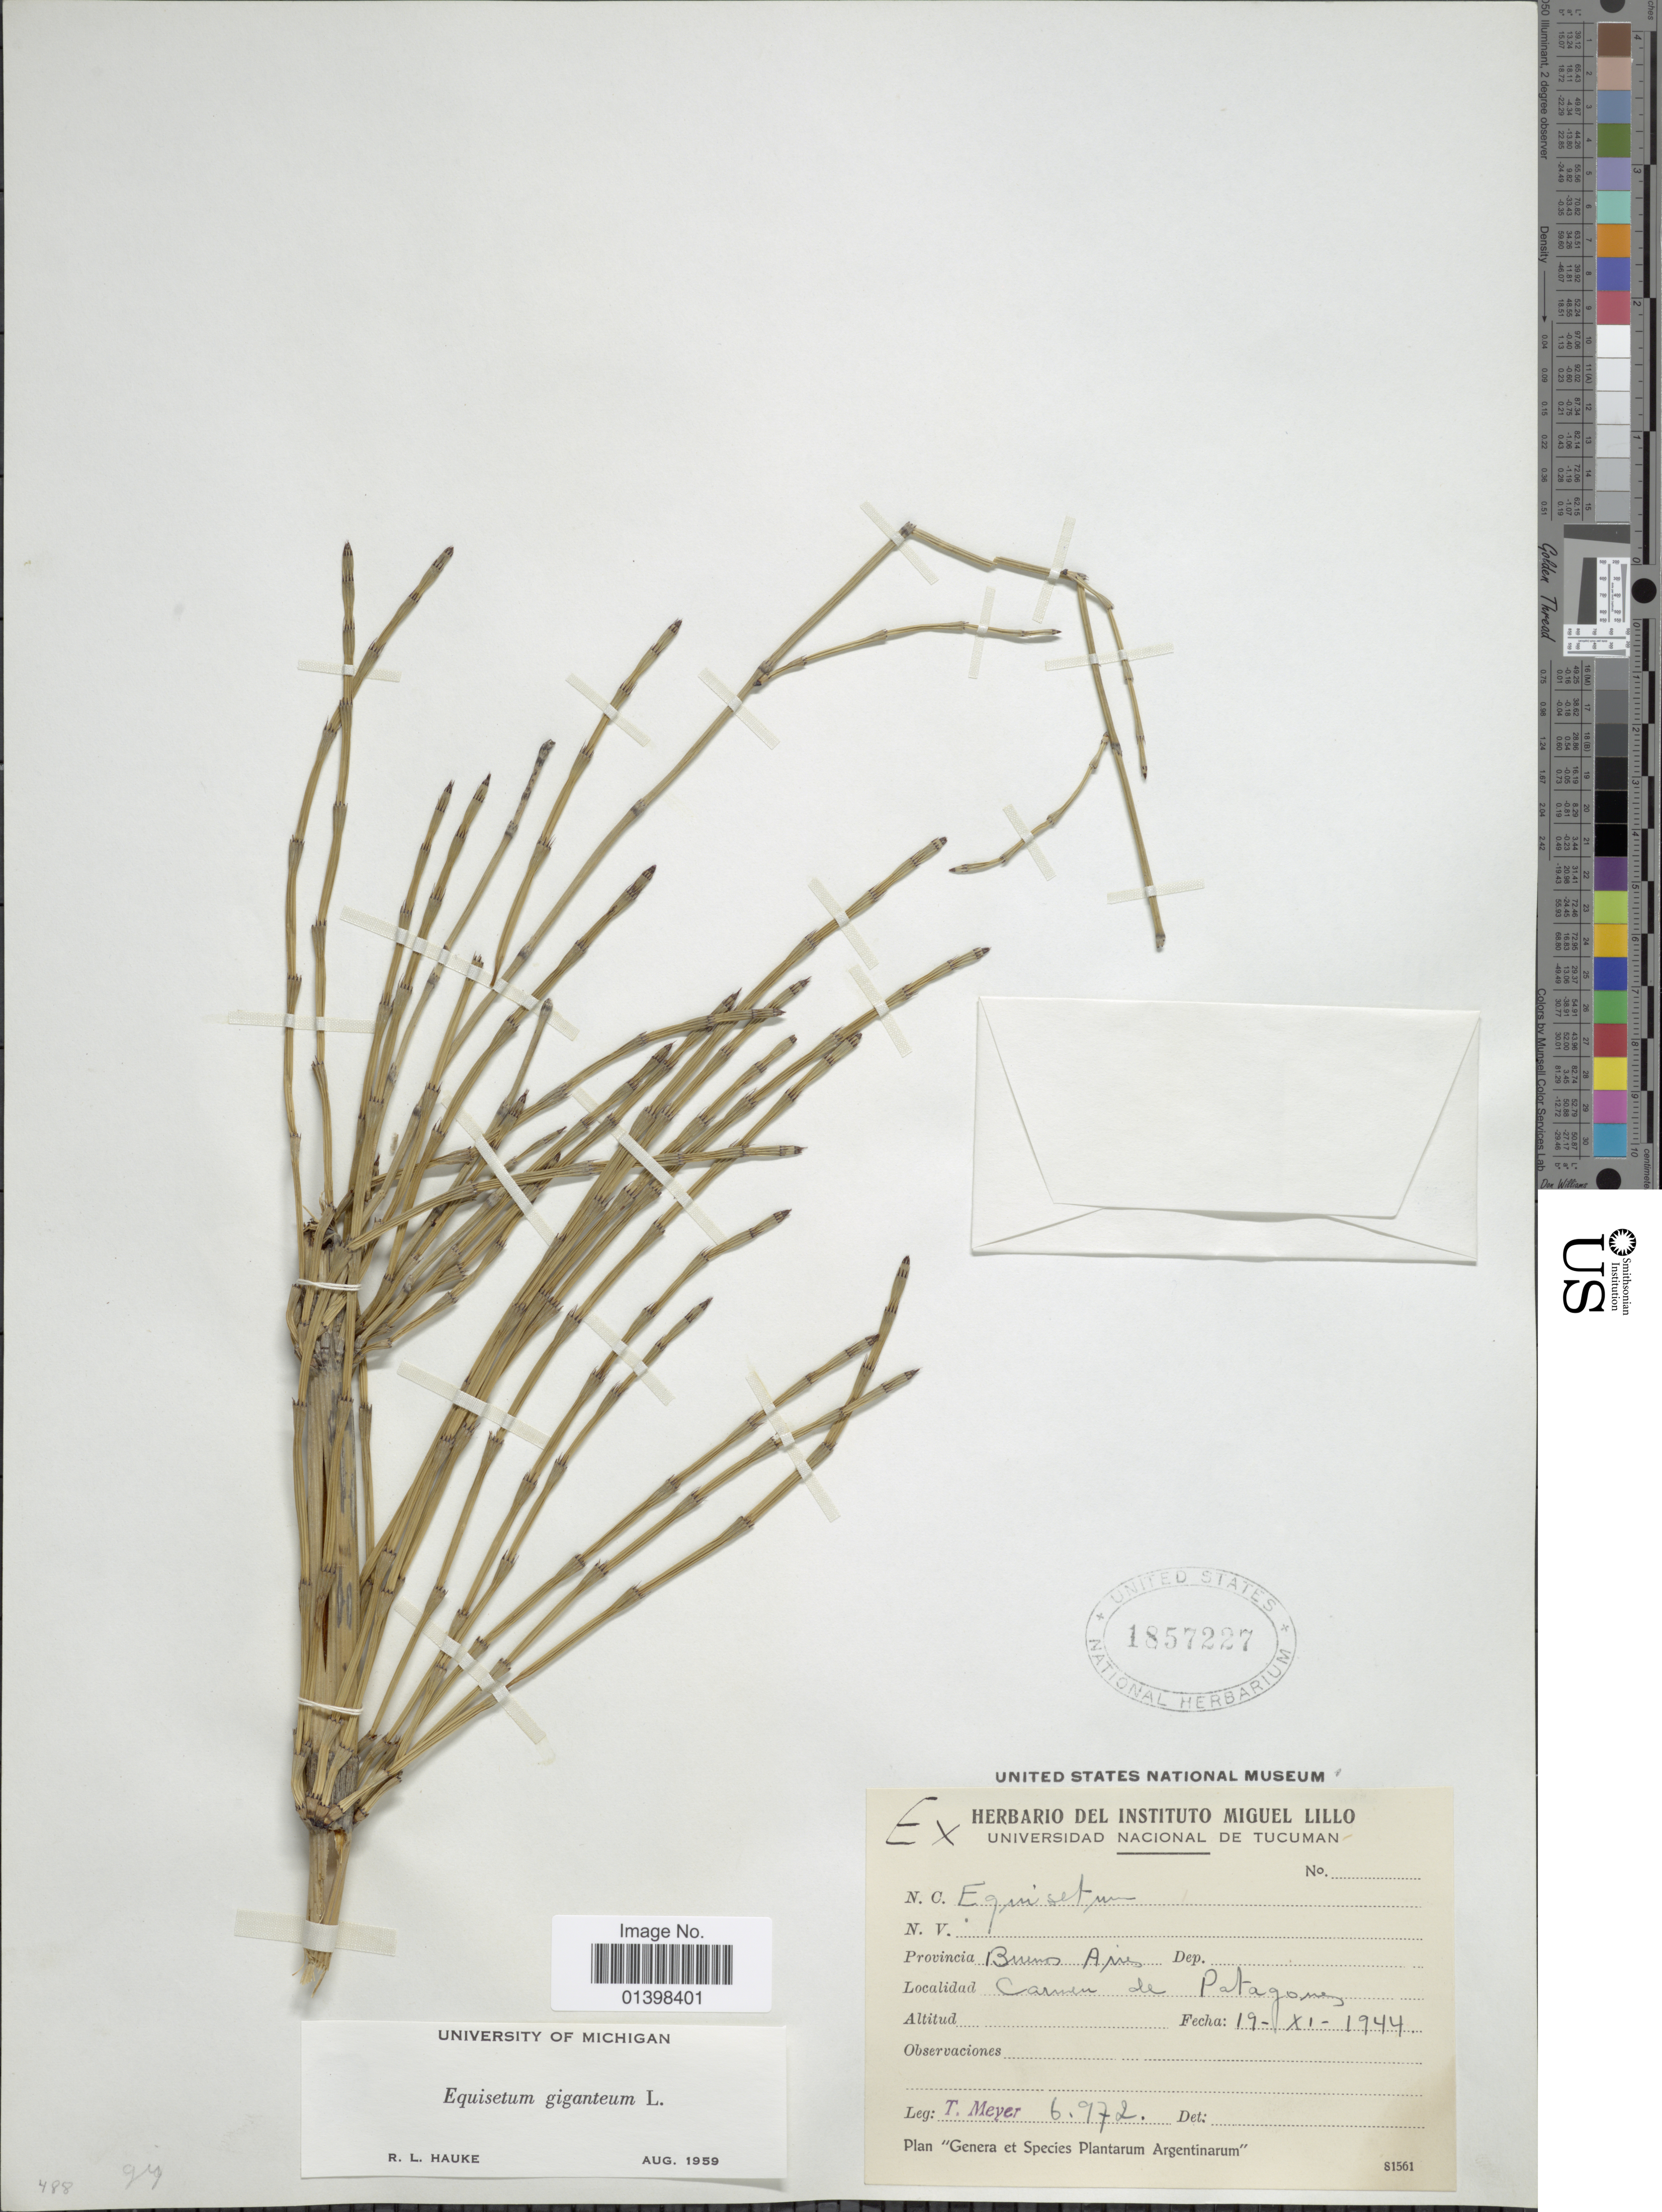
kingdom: Plantae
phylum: Tracheophyta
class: Polypodiopsida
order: Equisetales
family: Equisetaceae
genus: Equisetum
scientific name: Equisetum giganteum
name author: L.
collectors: T. Meyer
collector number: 6972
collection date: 1944-11-19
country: Argentina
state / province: Buenos Aires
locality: Carmen de Patagones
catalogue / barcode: US 1857227